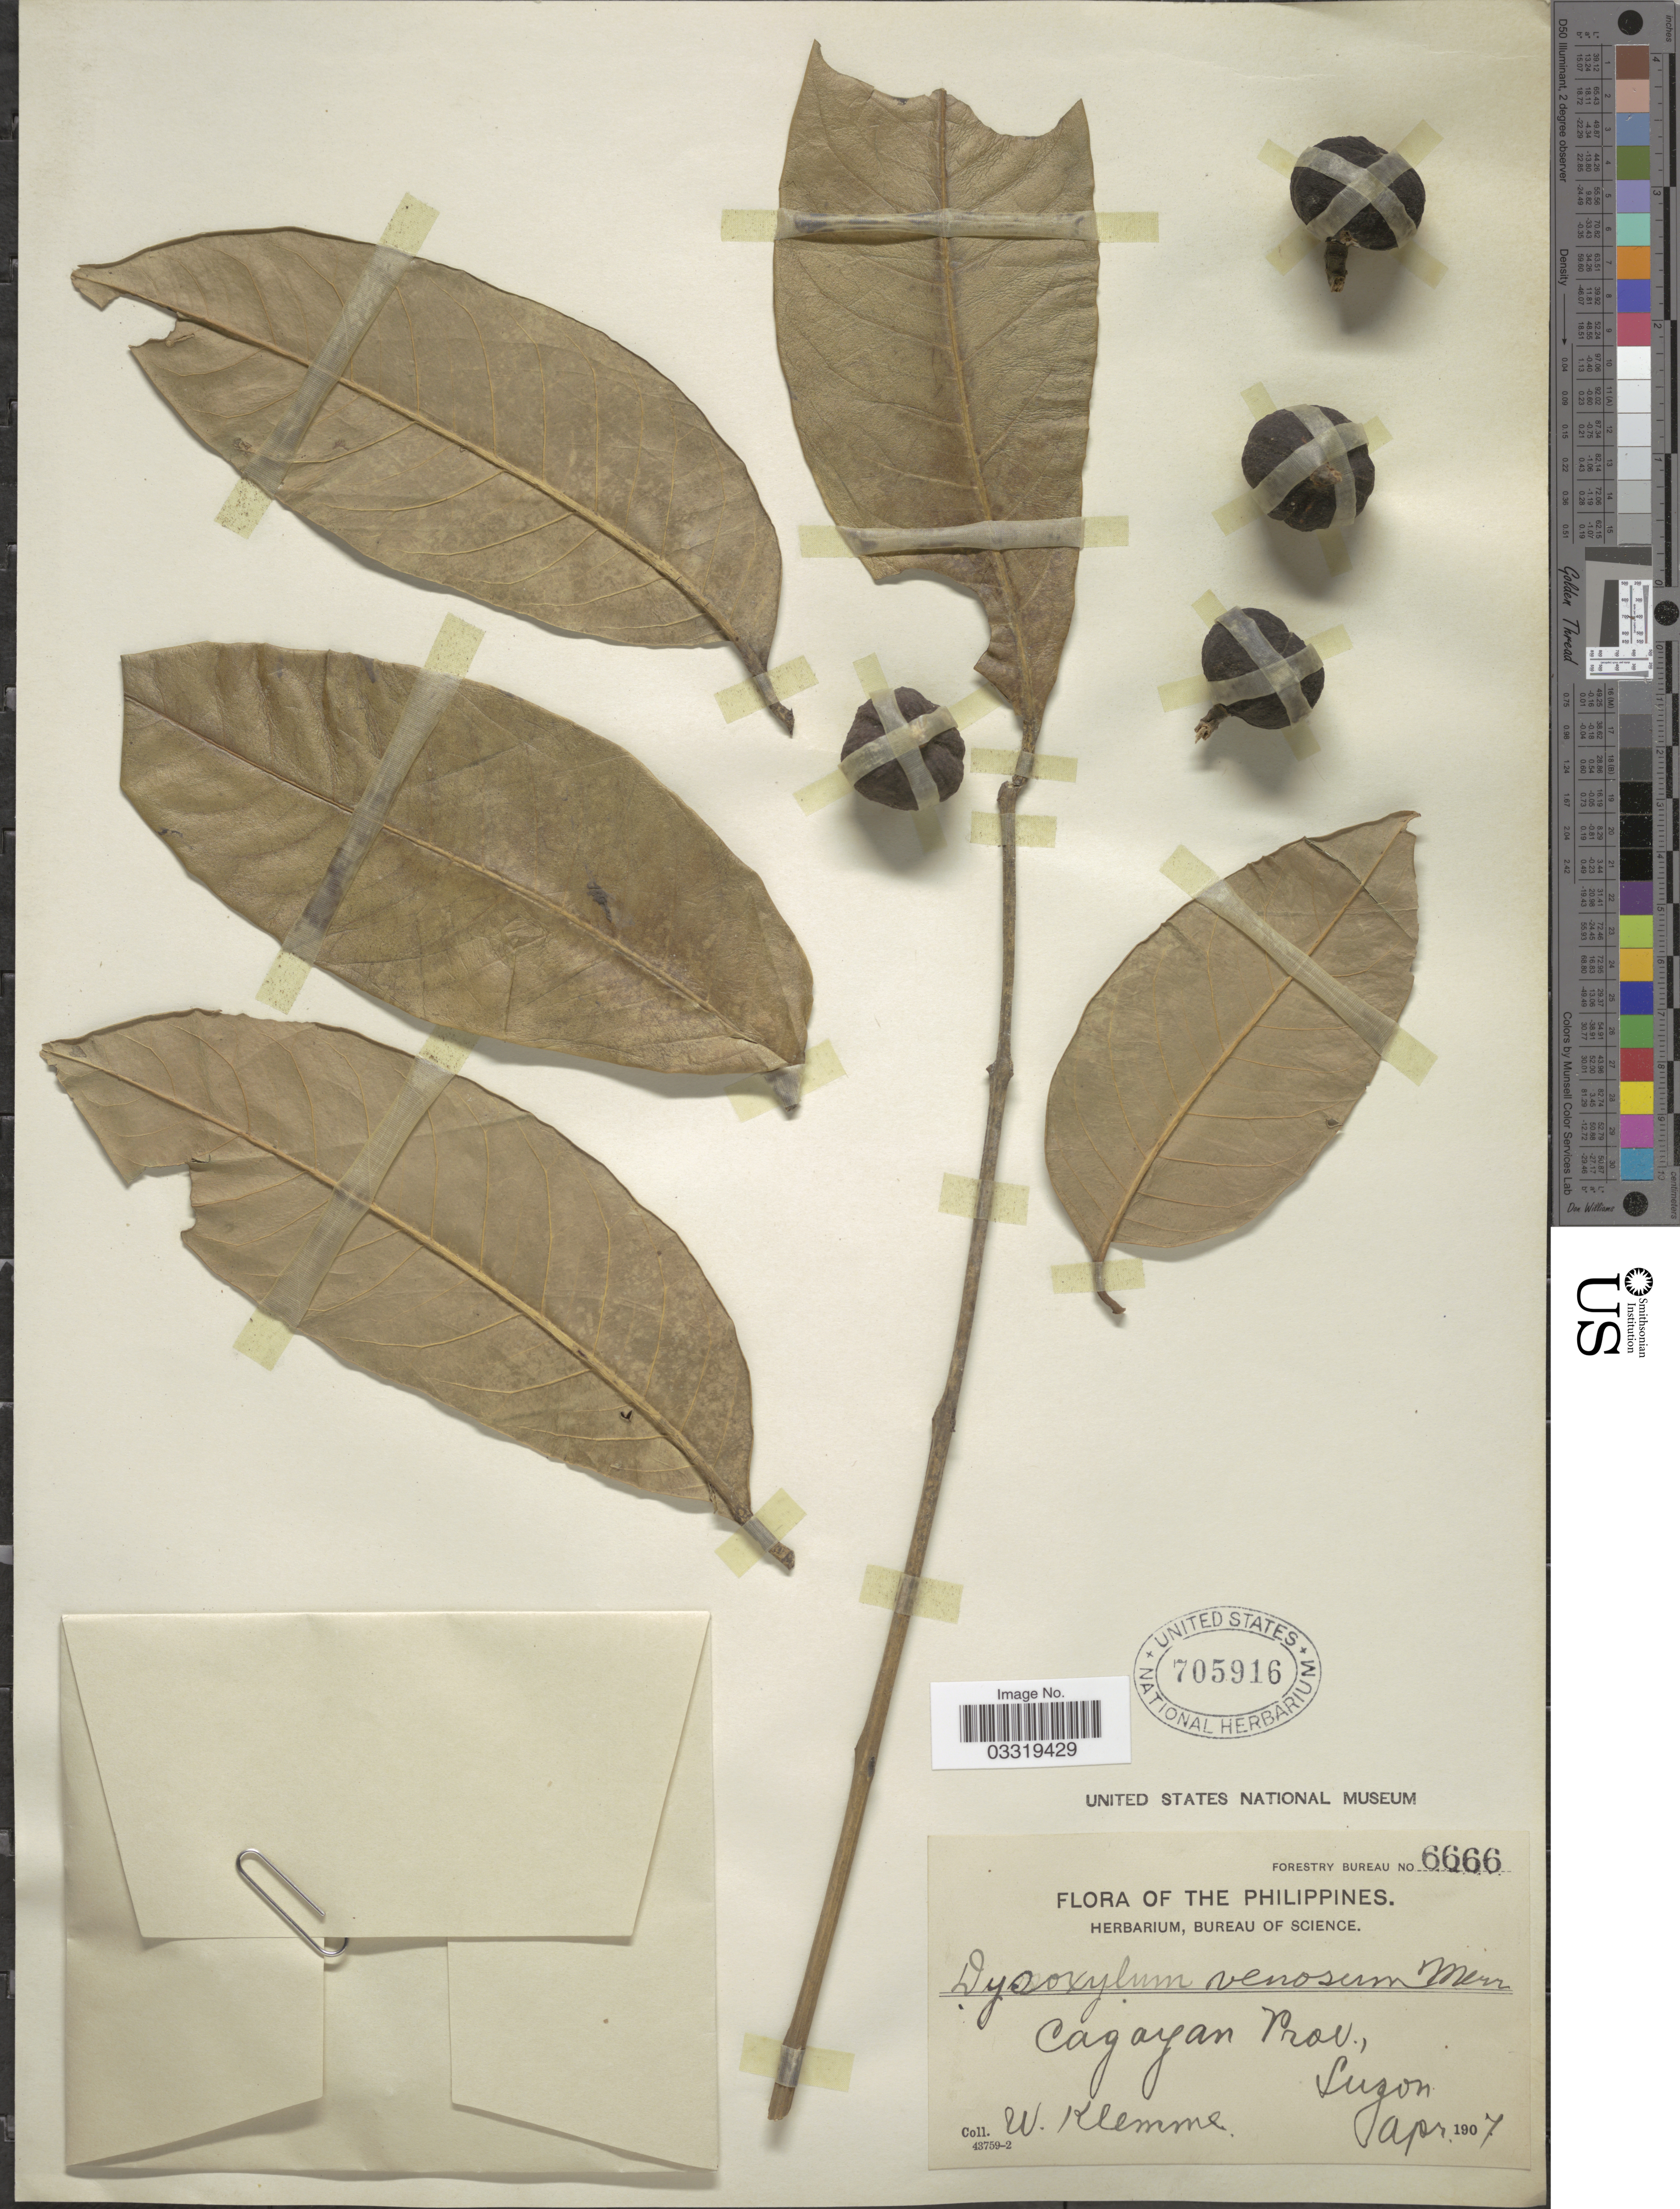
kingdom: Plantae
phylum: Tracheophyta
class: Magnoliopsida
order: Sapindales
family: Meliaceae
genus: Dysoxylum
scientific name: Dysoxylum oppositifolium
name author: F. Muell.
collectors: W. Klemme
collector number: Forestry Bureau 6666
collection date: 1907-04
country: Philippines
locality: Cagayan Prov., Luzon.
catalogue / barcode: US 705916